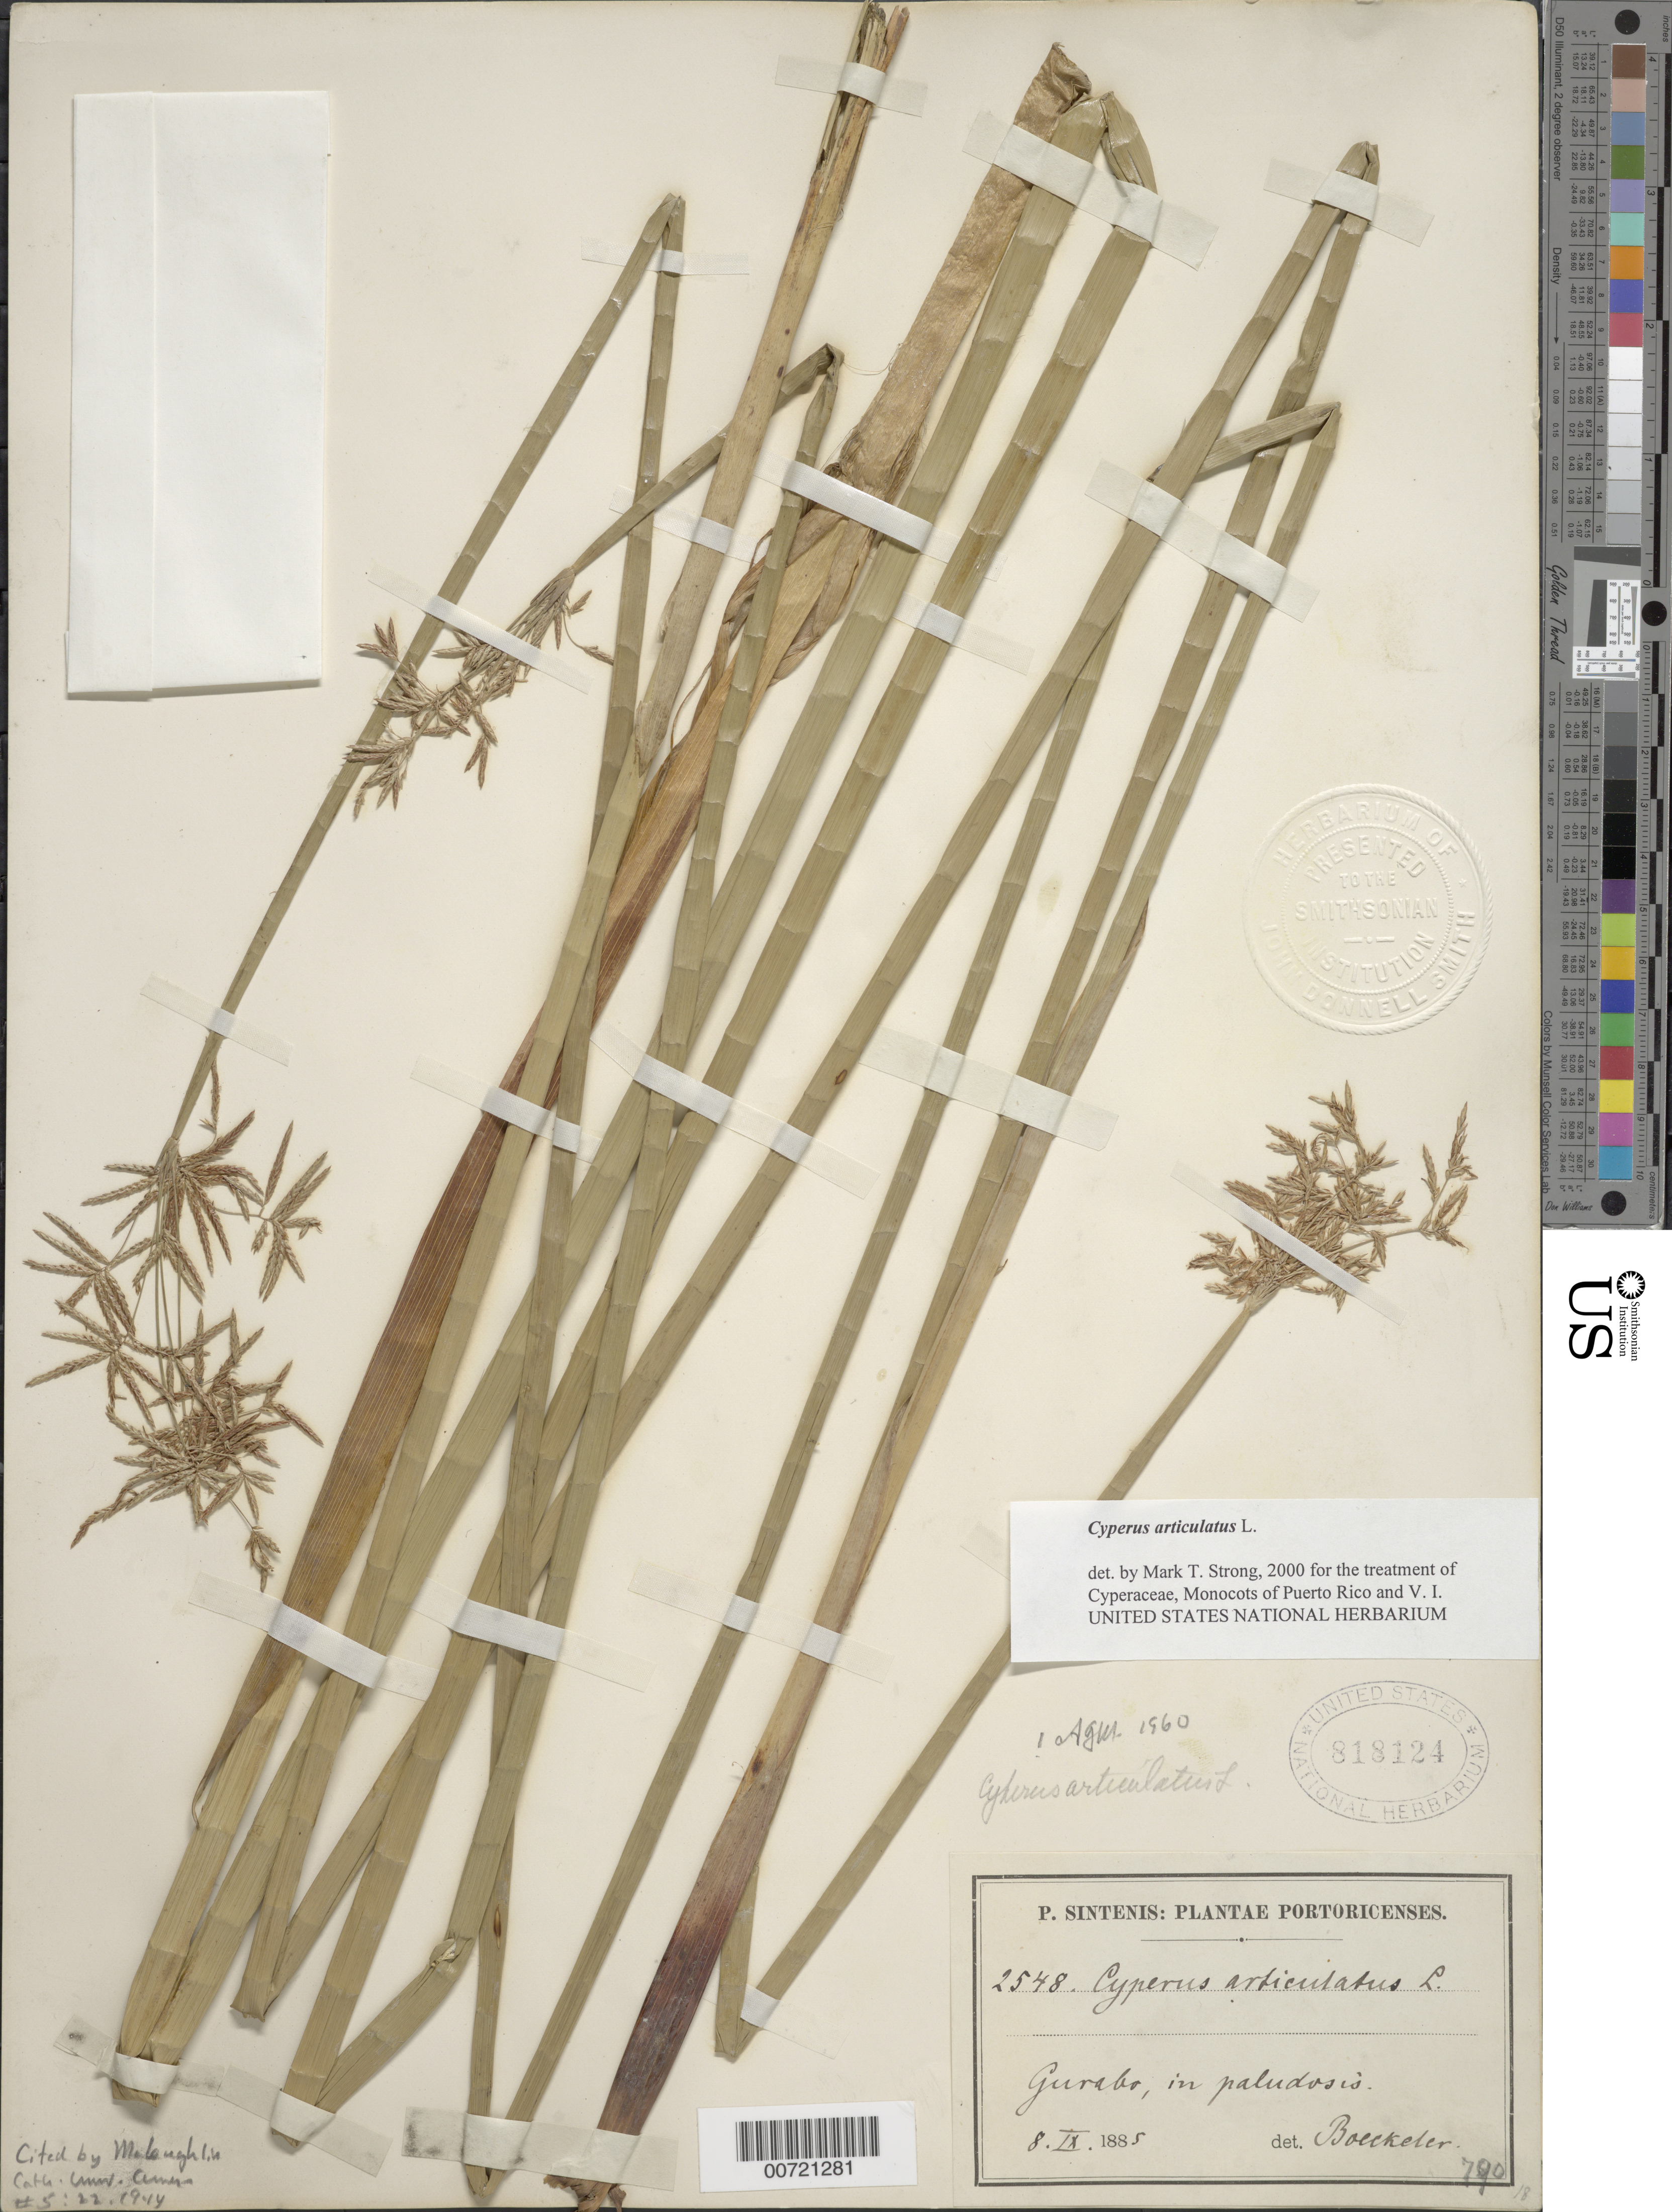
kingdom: Plantae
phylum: Tracheophyta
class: Liliopsida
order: Poales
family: Cyperaceae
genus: Cyperus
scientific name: Cyperus articulatus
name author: L.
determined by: Strong, M. T., (US), Smithsonian Institution - National Museum of Natural History (UNITED STATES)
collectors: P. Sintenis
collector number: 2548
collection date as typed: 08 Sep 1885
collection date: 1885-09-08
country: Puerto Rico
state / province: Gurabo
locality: Gurabo.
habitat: In paludosis.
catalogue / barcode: US 818124